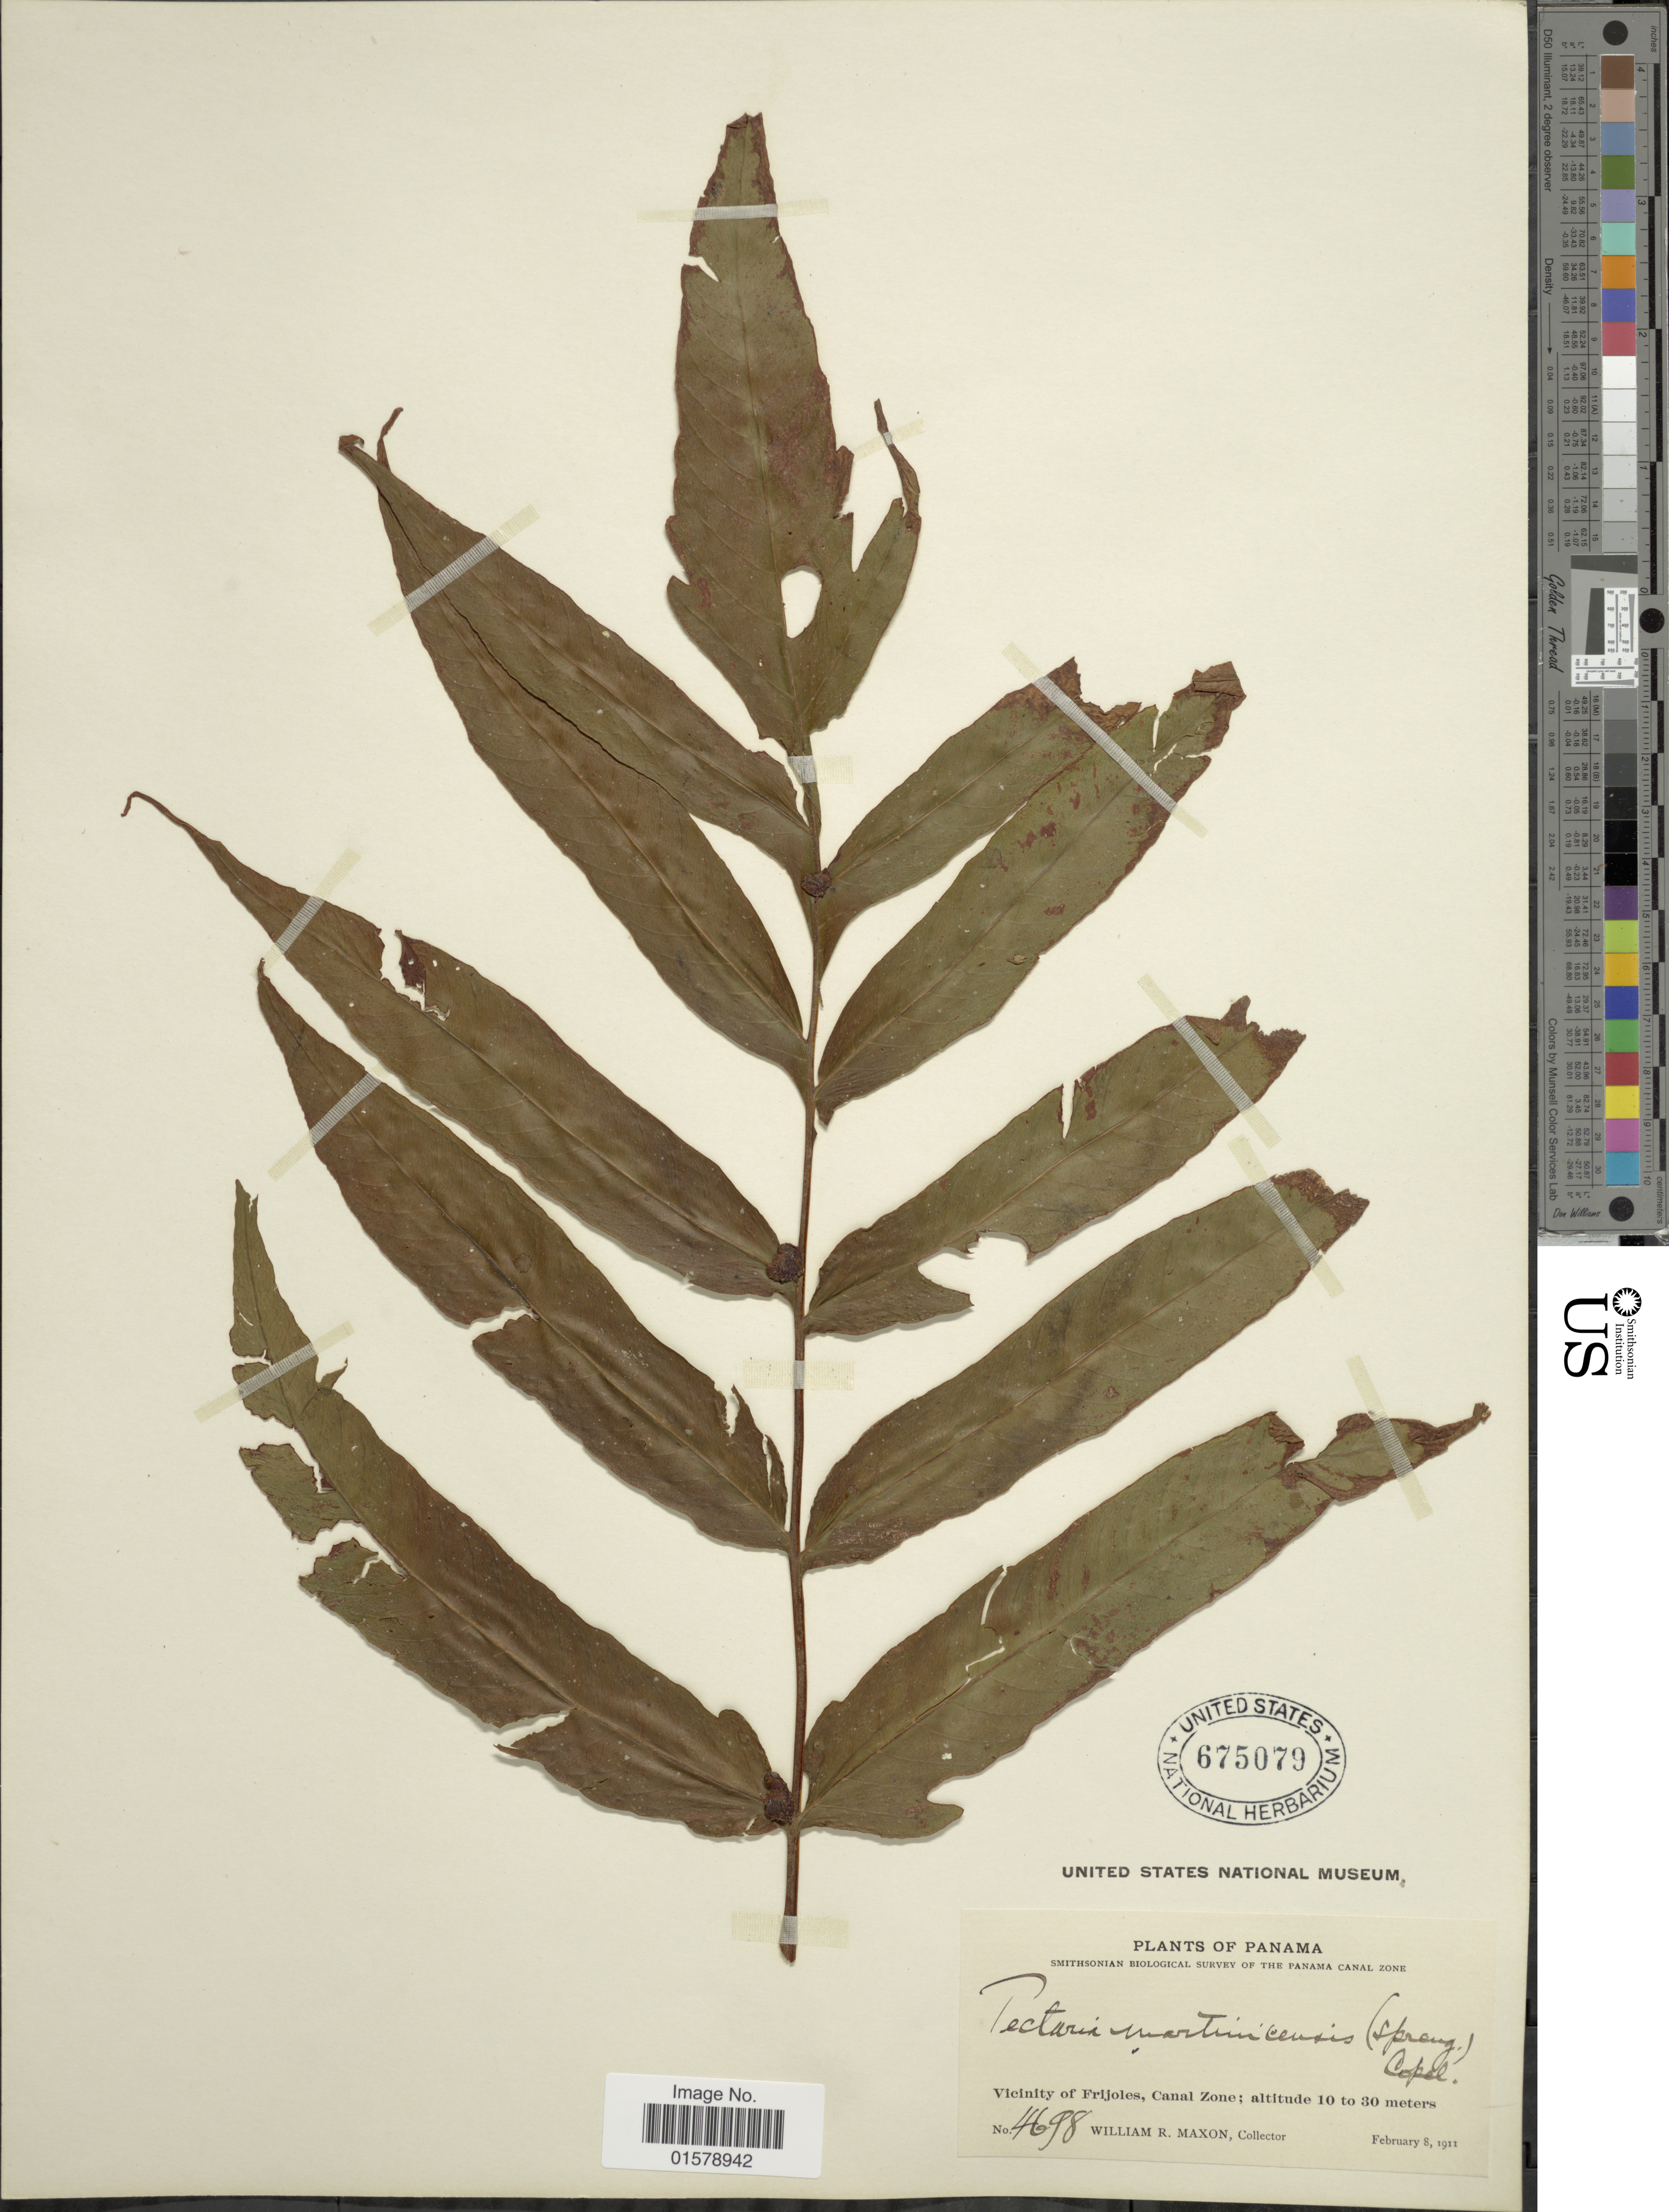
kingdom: Plantae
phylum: Tracheophyta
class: Polypodiopsida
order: Polypodiales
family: Tectariaceae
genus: Tectaria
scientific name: Tectaria vivipara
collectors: W. R. Maxon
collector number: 4698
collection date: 1911-02-08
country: Panama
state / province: Colón / Panamá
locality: Vicinity of Frijoles, Canal Zone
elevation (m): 10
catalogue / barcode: US 675079